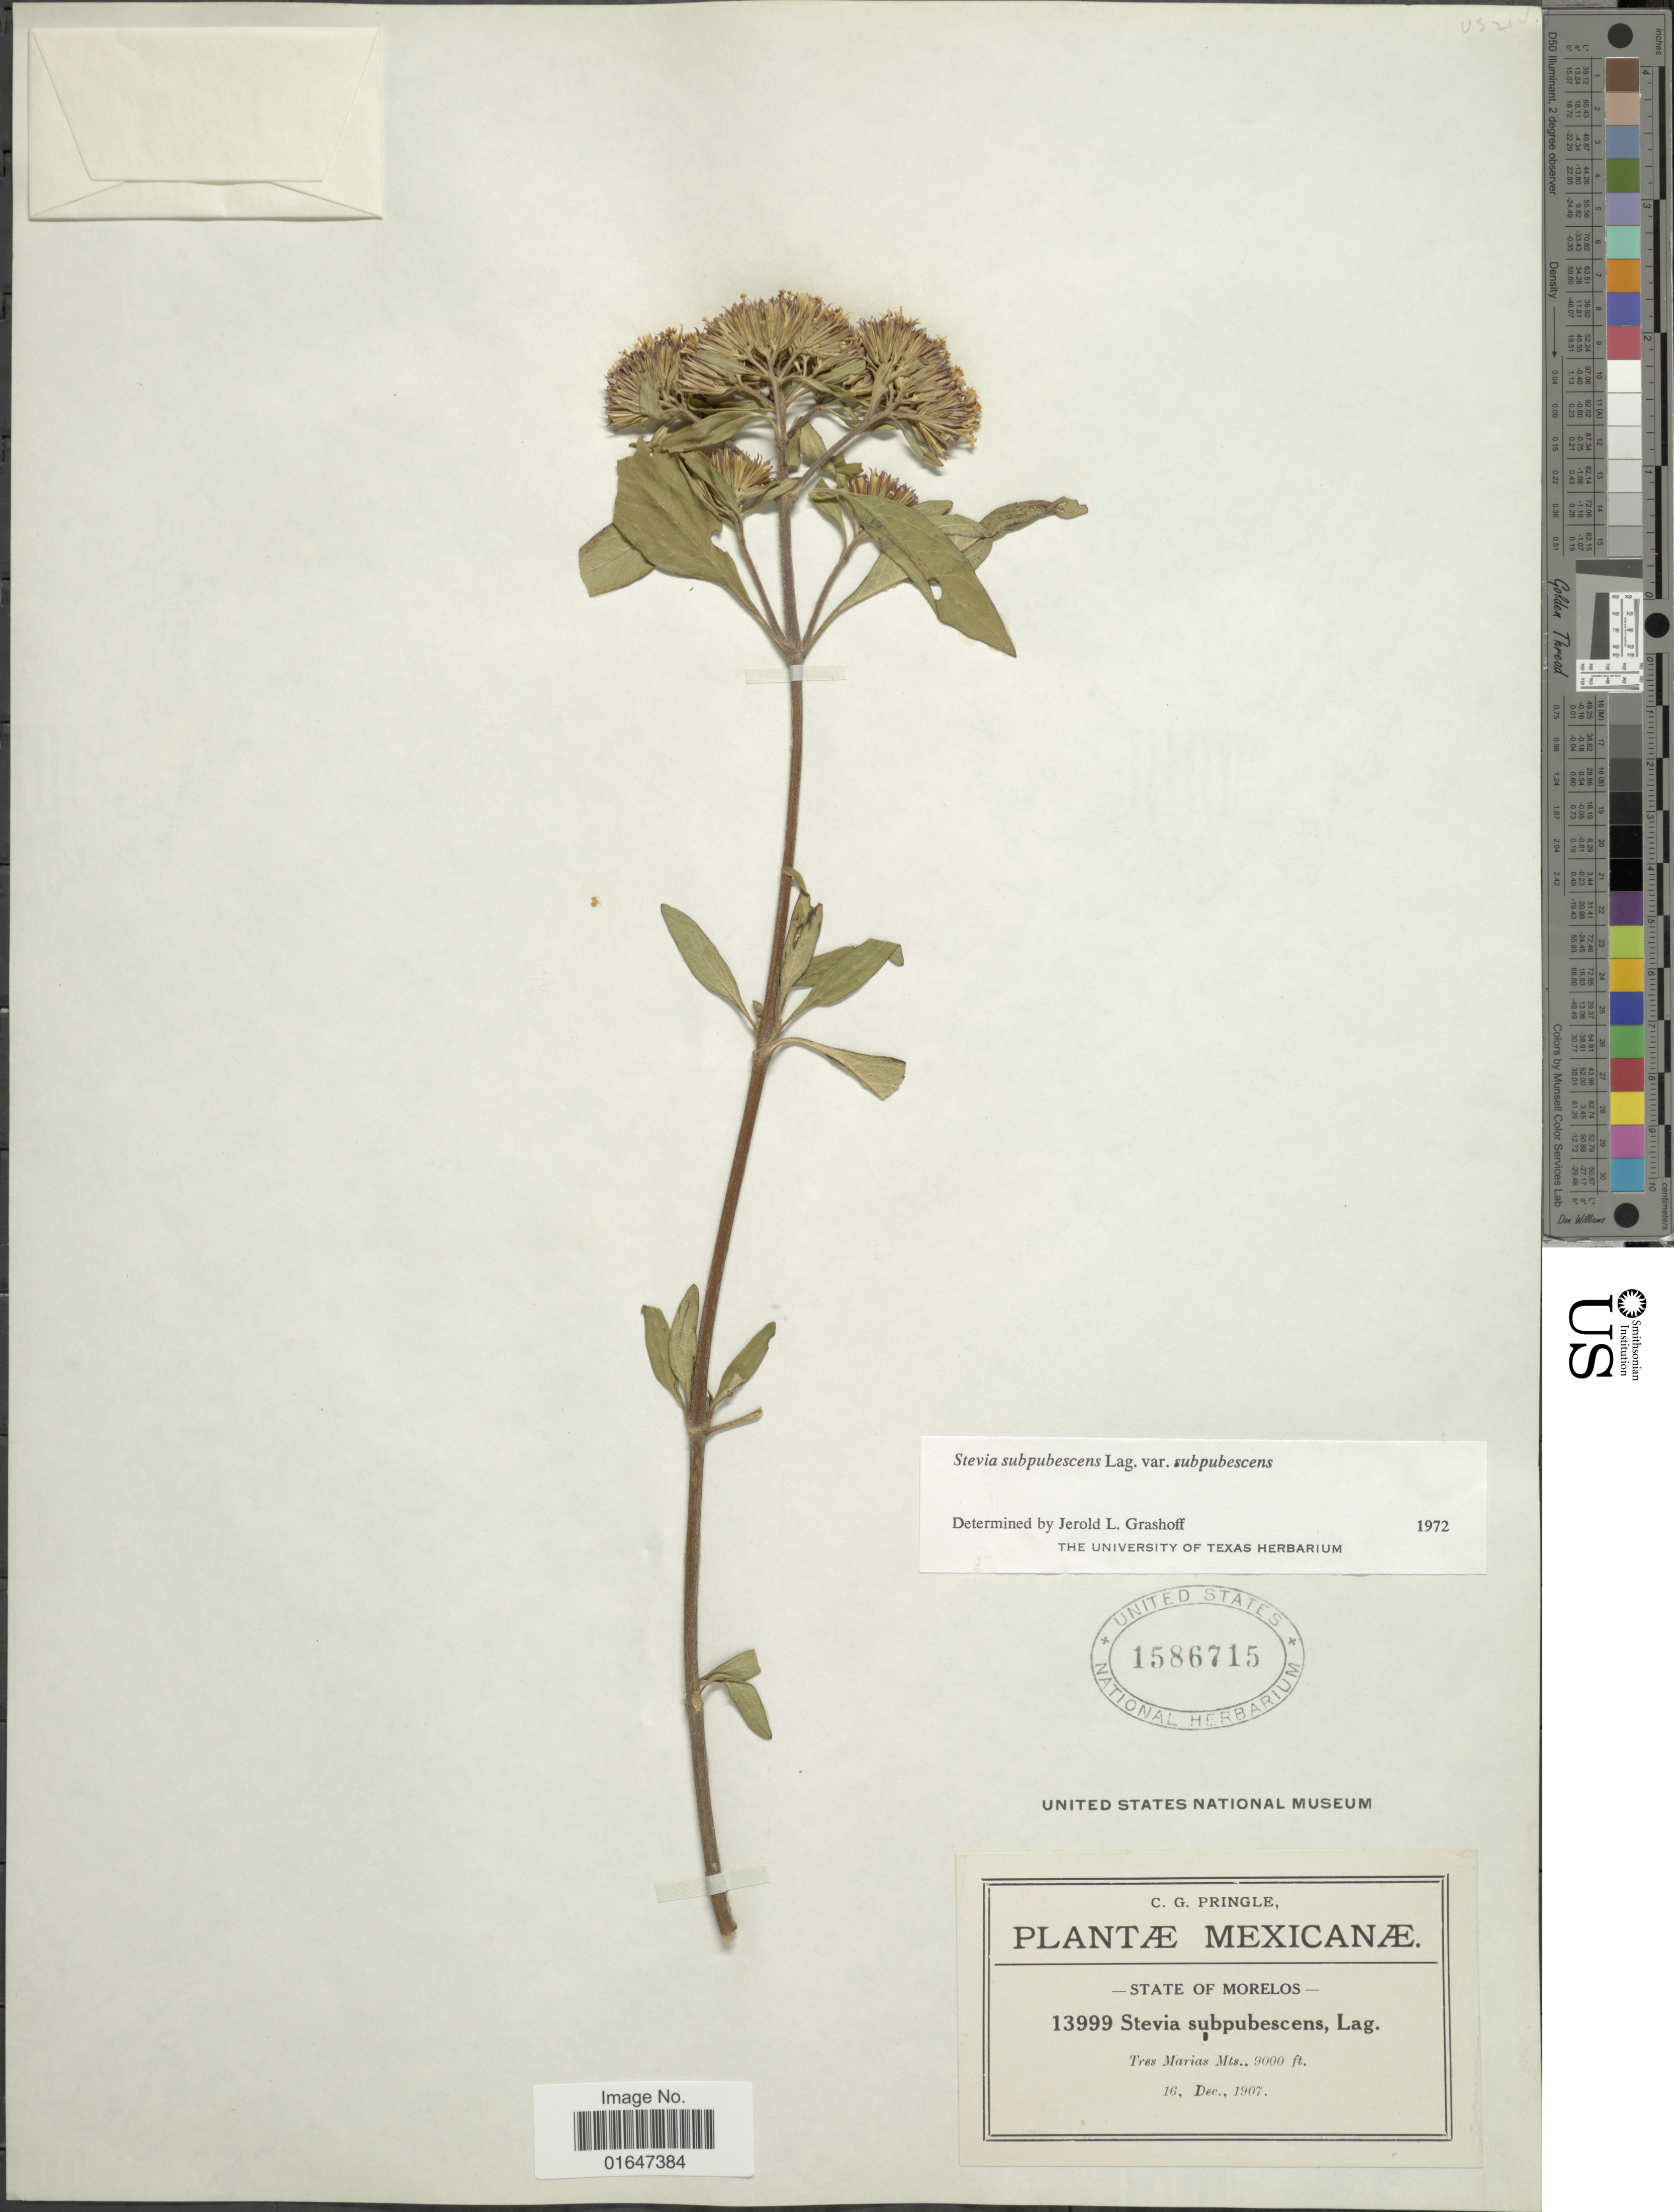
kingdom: Plantae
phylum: Tracheophyta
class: Magnoliopsida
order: Asterales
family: Asteraceae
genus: Stevia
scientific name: Stevia subpubescens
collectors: C. G. Pringle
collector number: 13999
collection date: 1907-12-16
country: Mexico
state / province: Morelos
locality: Mexicanae, Tres Marias Mts.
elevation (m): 2743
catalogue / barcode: US 1586715